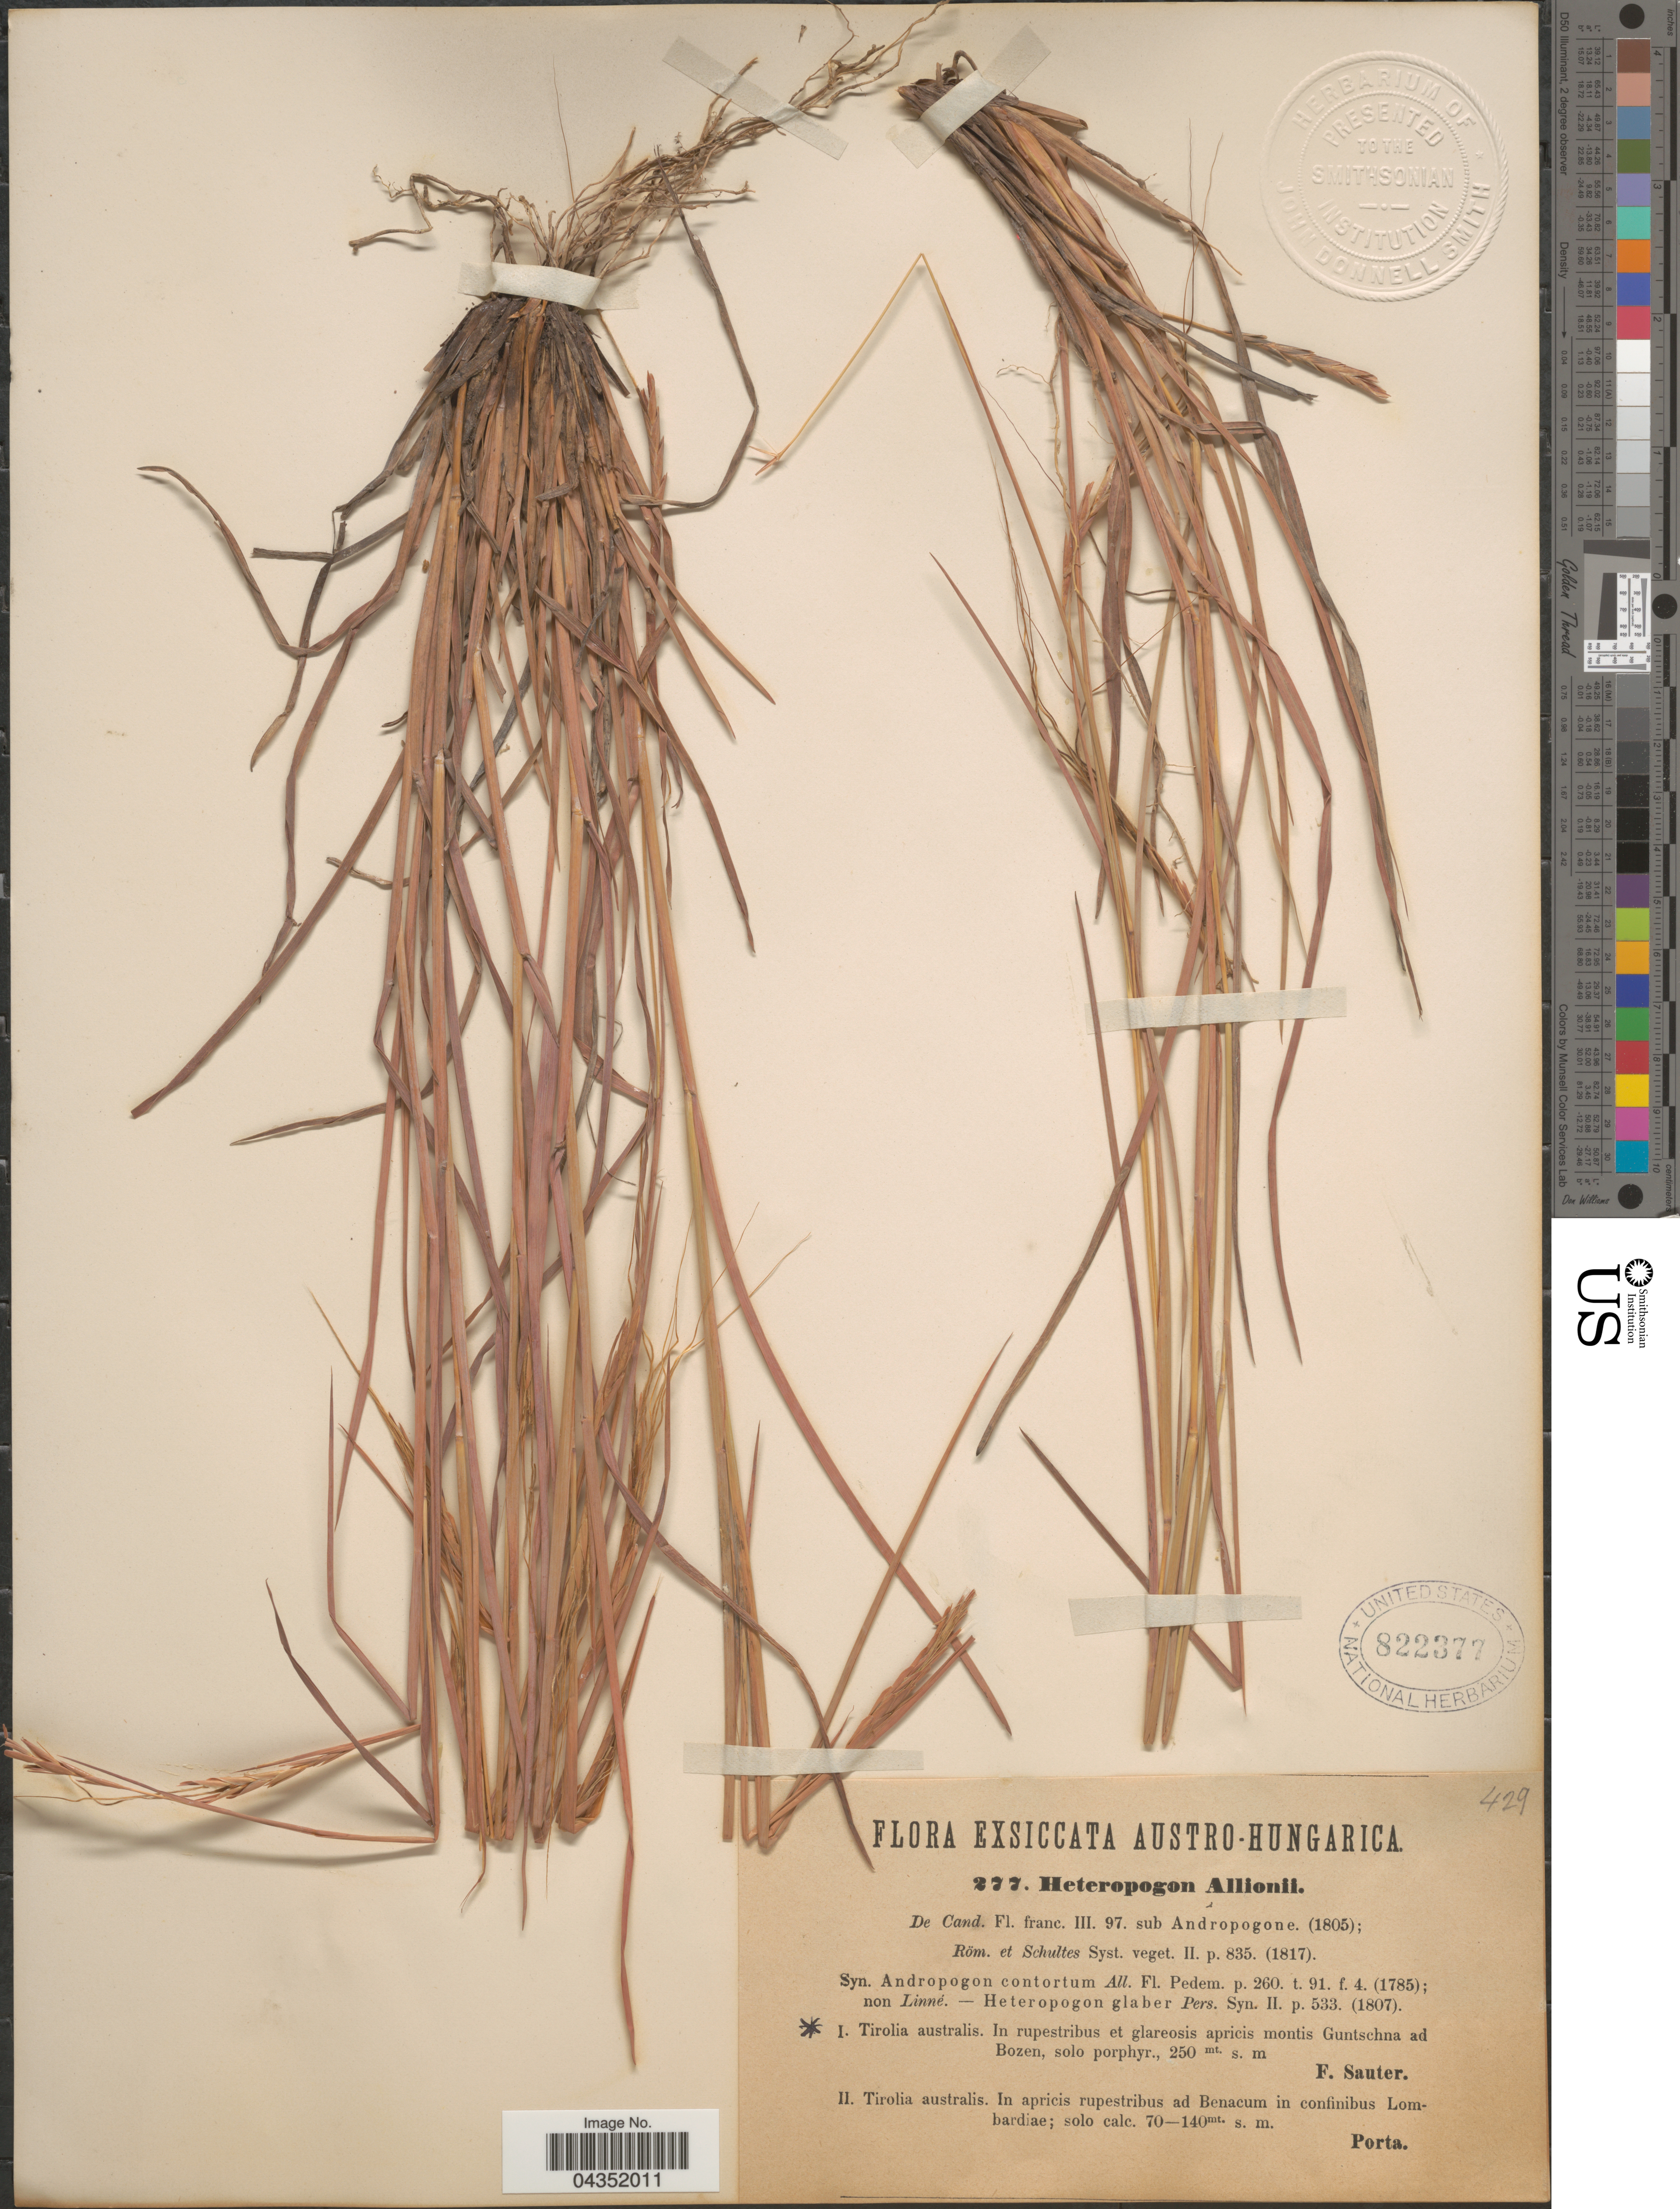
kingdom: Plantae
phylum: Tracheophyta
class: Liliopsida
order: Poales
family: Poaceae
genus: Heteropogon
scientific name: Heteropogon contortus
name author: (L.) P. Beauv. ex Roem. & Schult.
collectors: F. Sauter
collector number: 277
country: Italy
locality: Austro-Hungarica. Tirolia australis. In rupestribus et glareosis apricis montis Guntschna ad Bozen.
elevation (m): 250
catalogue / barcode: US 822377